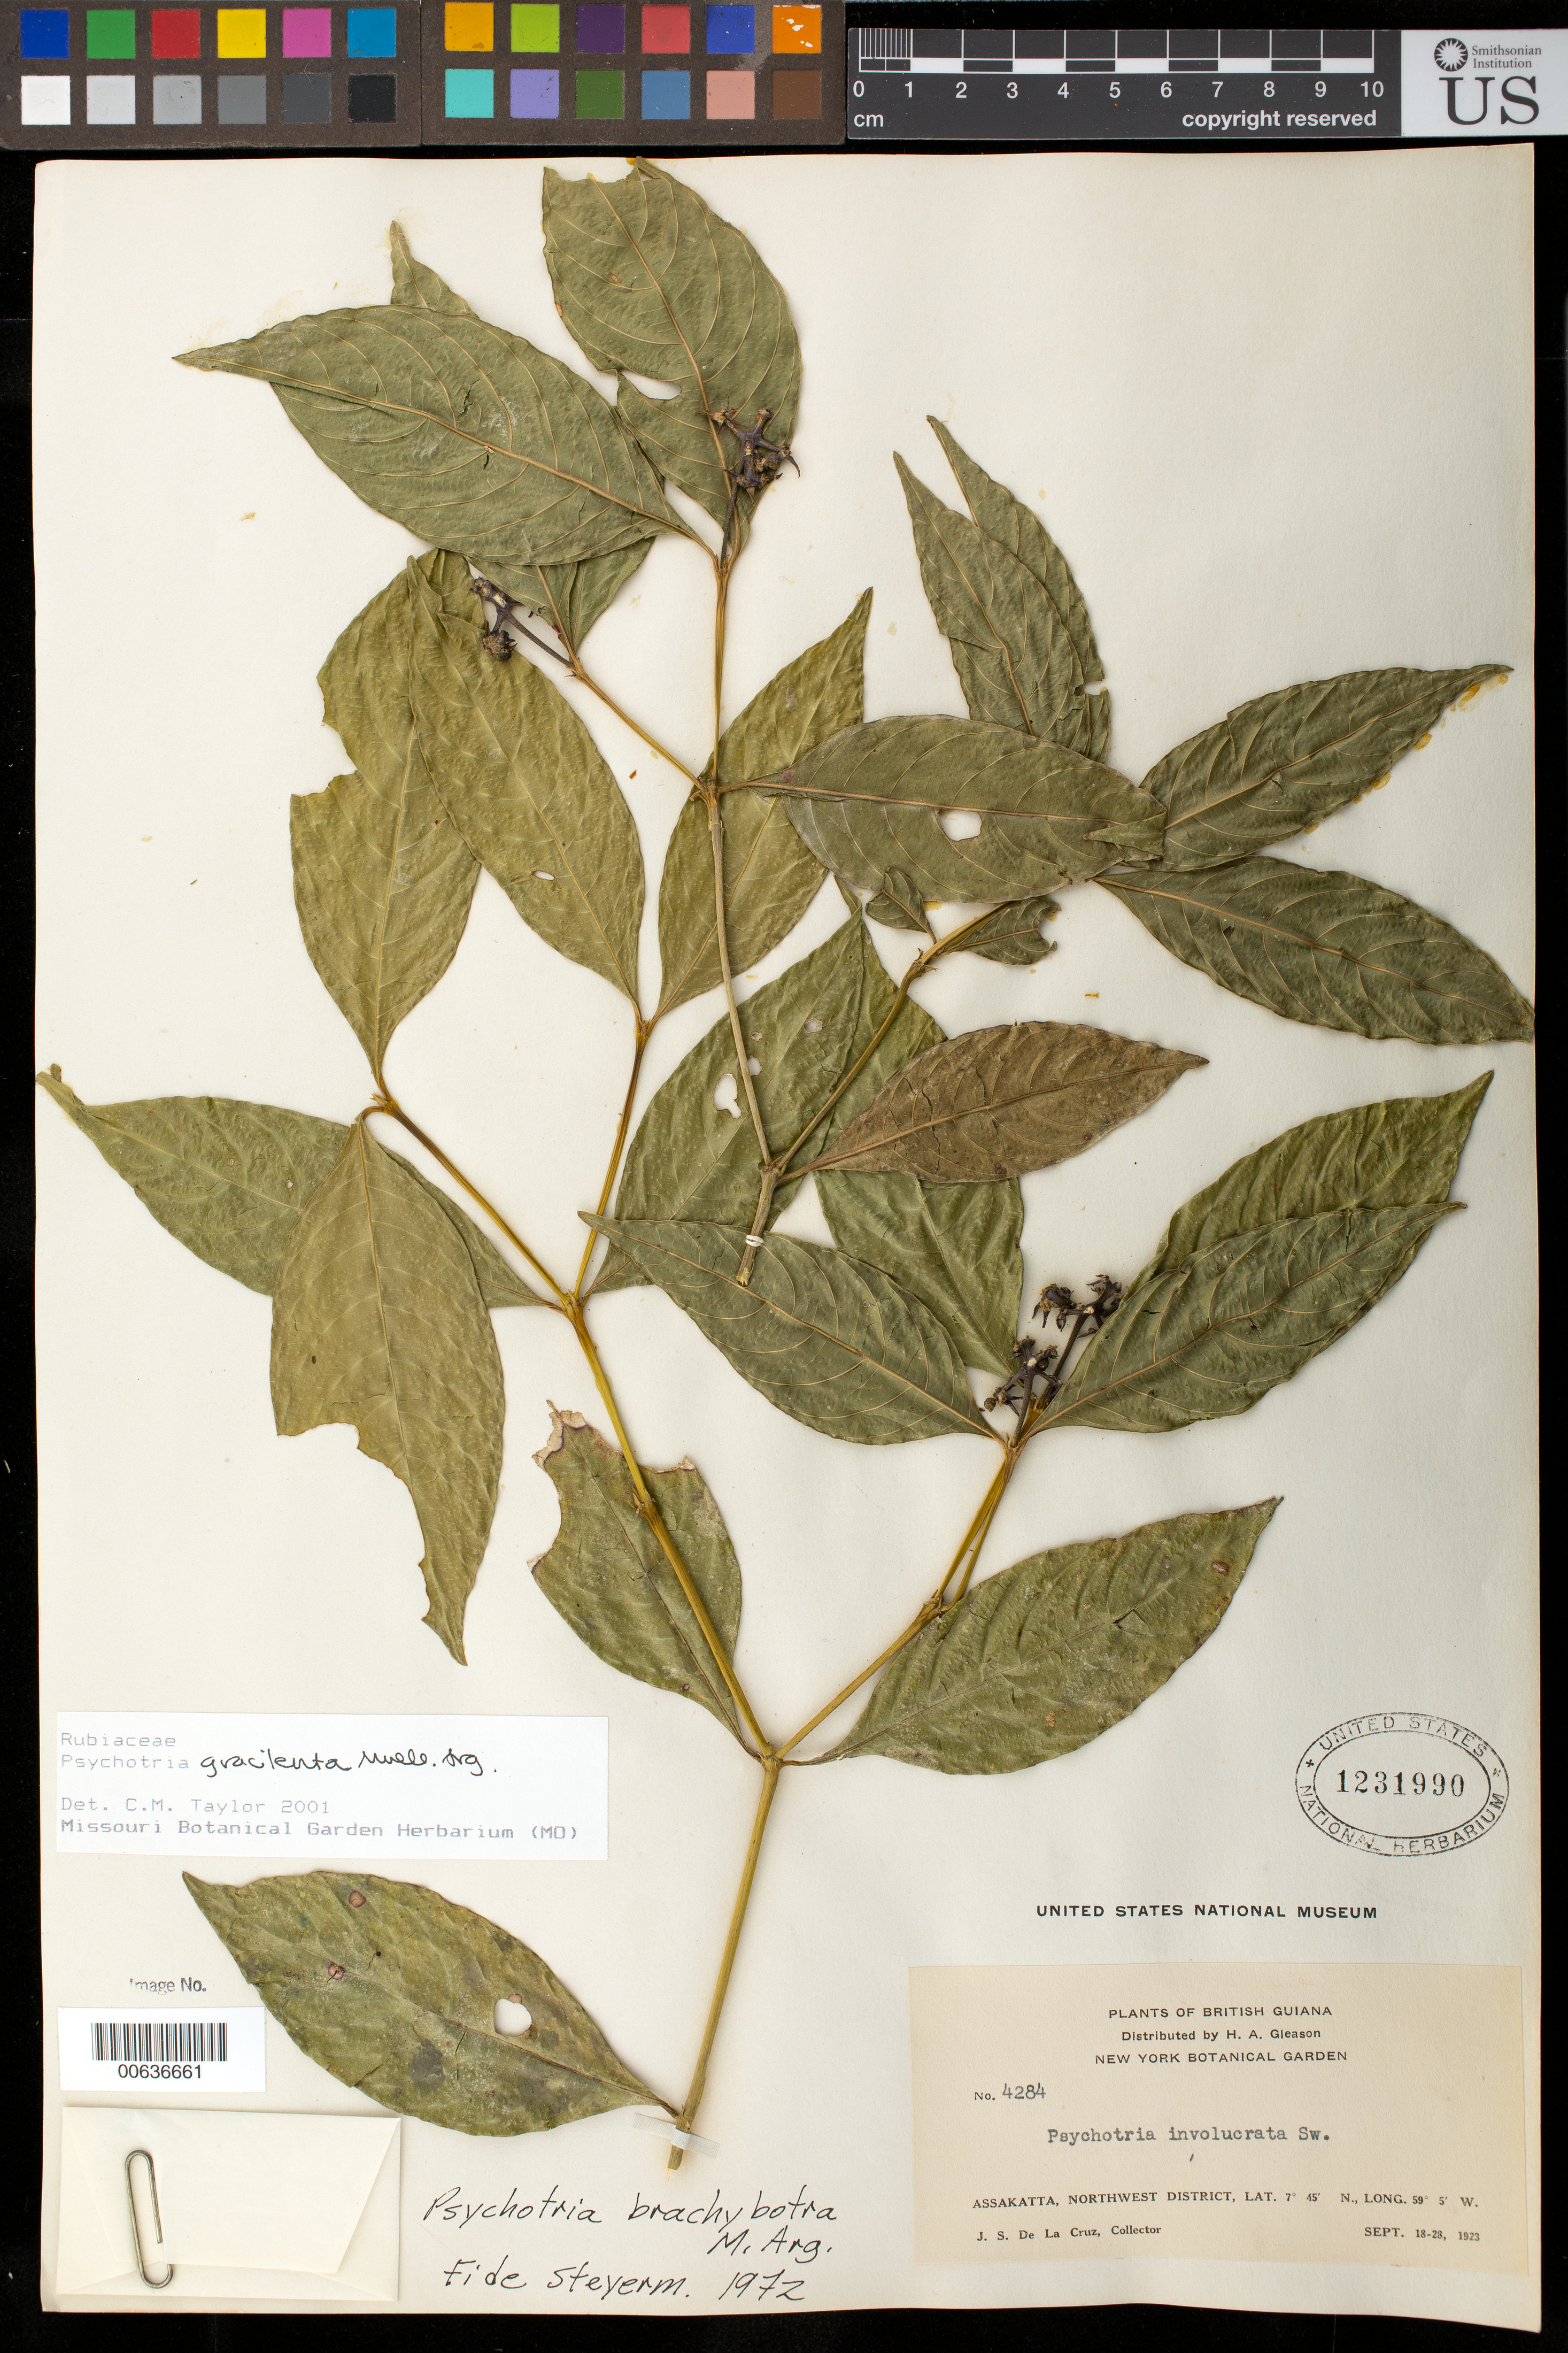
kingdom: Plantae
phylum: Tracheophyta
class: Magnoliopsida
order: Gentianales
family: Rubiaceae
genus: Palicourea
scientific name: Palicourea gracilenta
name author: (Müll. Arg.) Delprete & J.H. Kirkbr.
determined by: Kirkbride, J. H., Jr.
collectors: J. S. de la Cruz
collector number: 4284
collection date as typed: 18-Sep-23 to 28-Sep-23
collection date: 1923-09-18/1923-09-28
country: Guyana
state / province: Barima-Waini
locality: Assakatta, NW District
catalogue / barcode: US 1231990